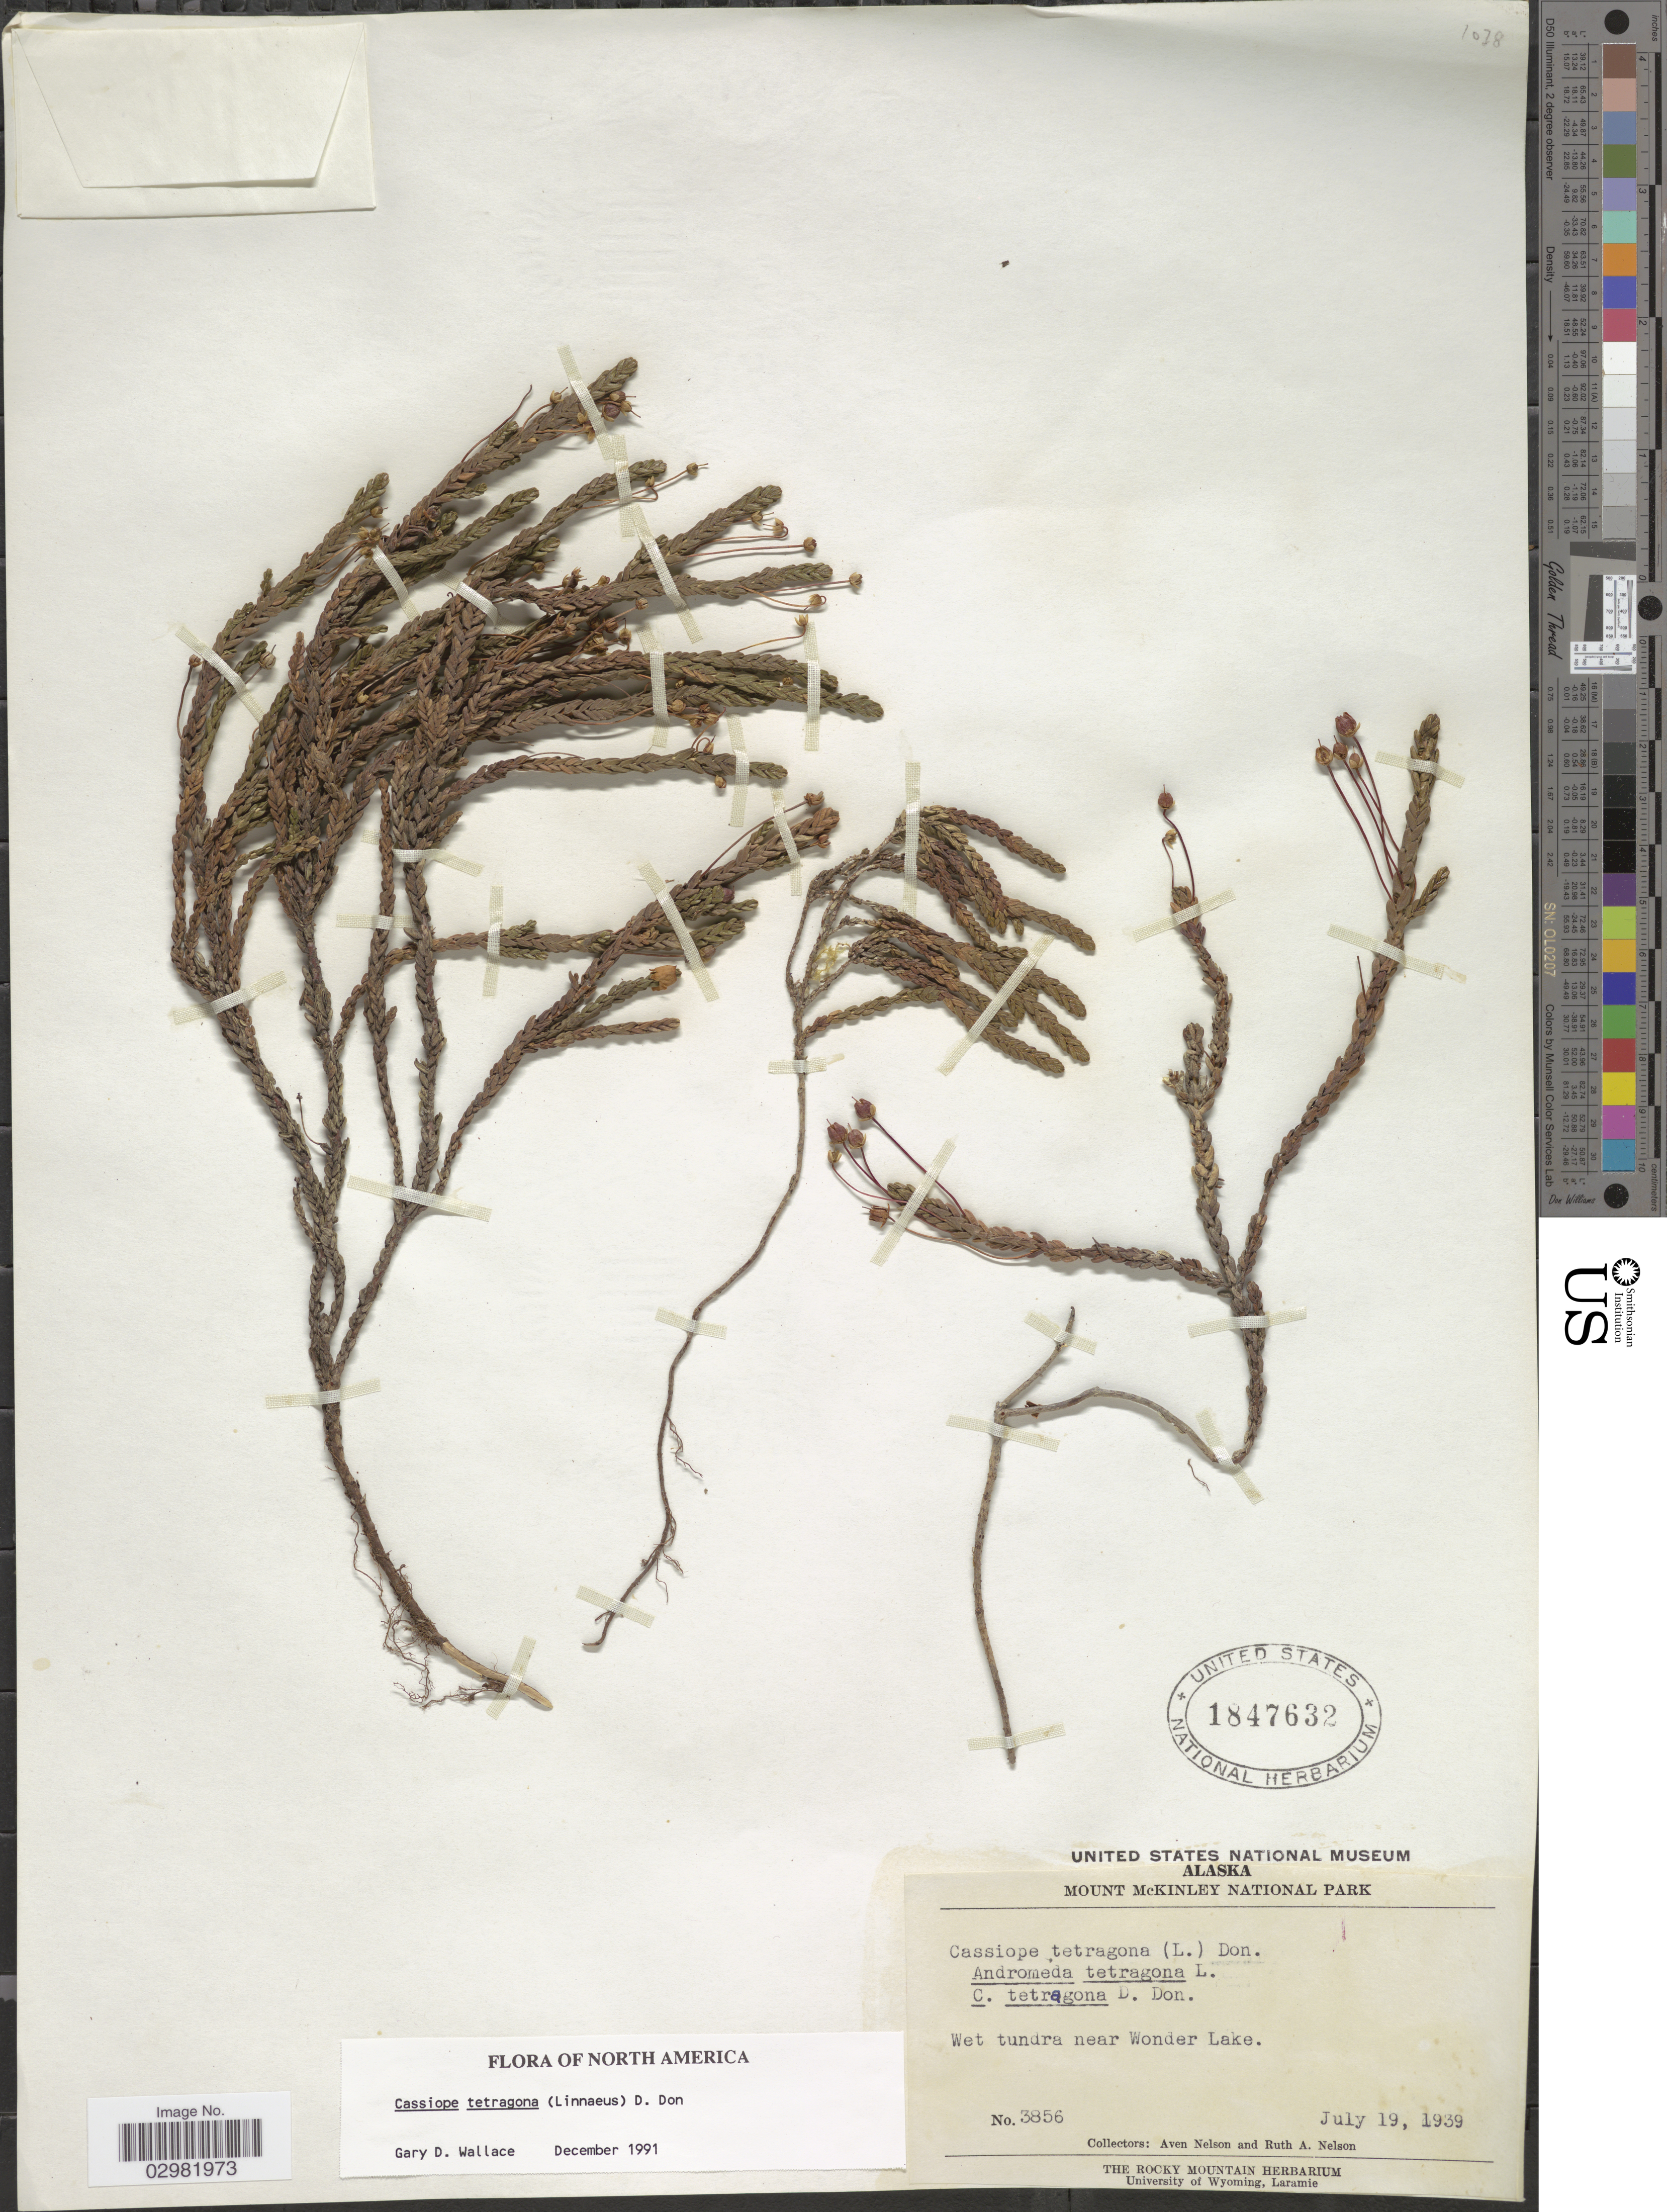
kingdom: Plantae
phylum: Tracheophyta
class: Magnoliopsida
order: Ericales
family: Ericaceae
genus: Cassiope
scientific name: Cassiope tetragona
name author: (L.) D. Don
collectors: A. Nelson & R. A. Nelson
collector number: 3856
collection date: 1939-07-19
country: United States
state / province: Alaska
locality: Mount McKinley National Park, Wet tundra near Wonder Lake.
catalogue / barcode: US 1847632